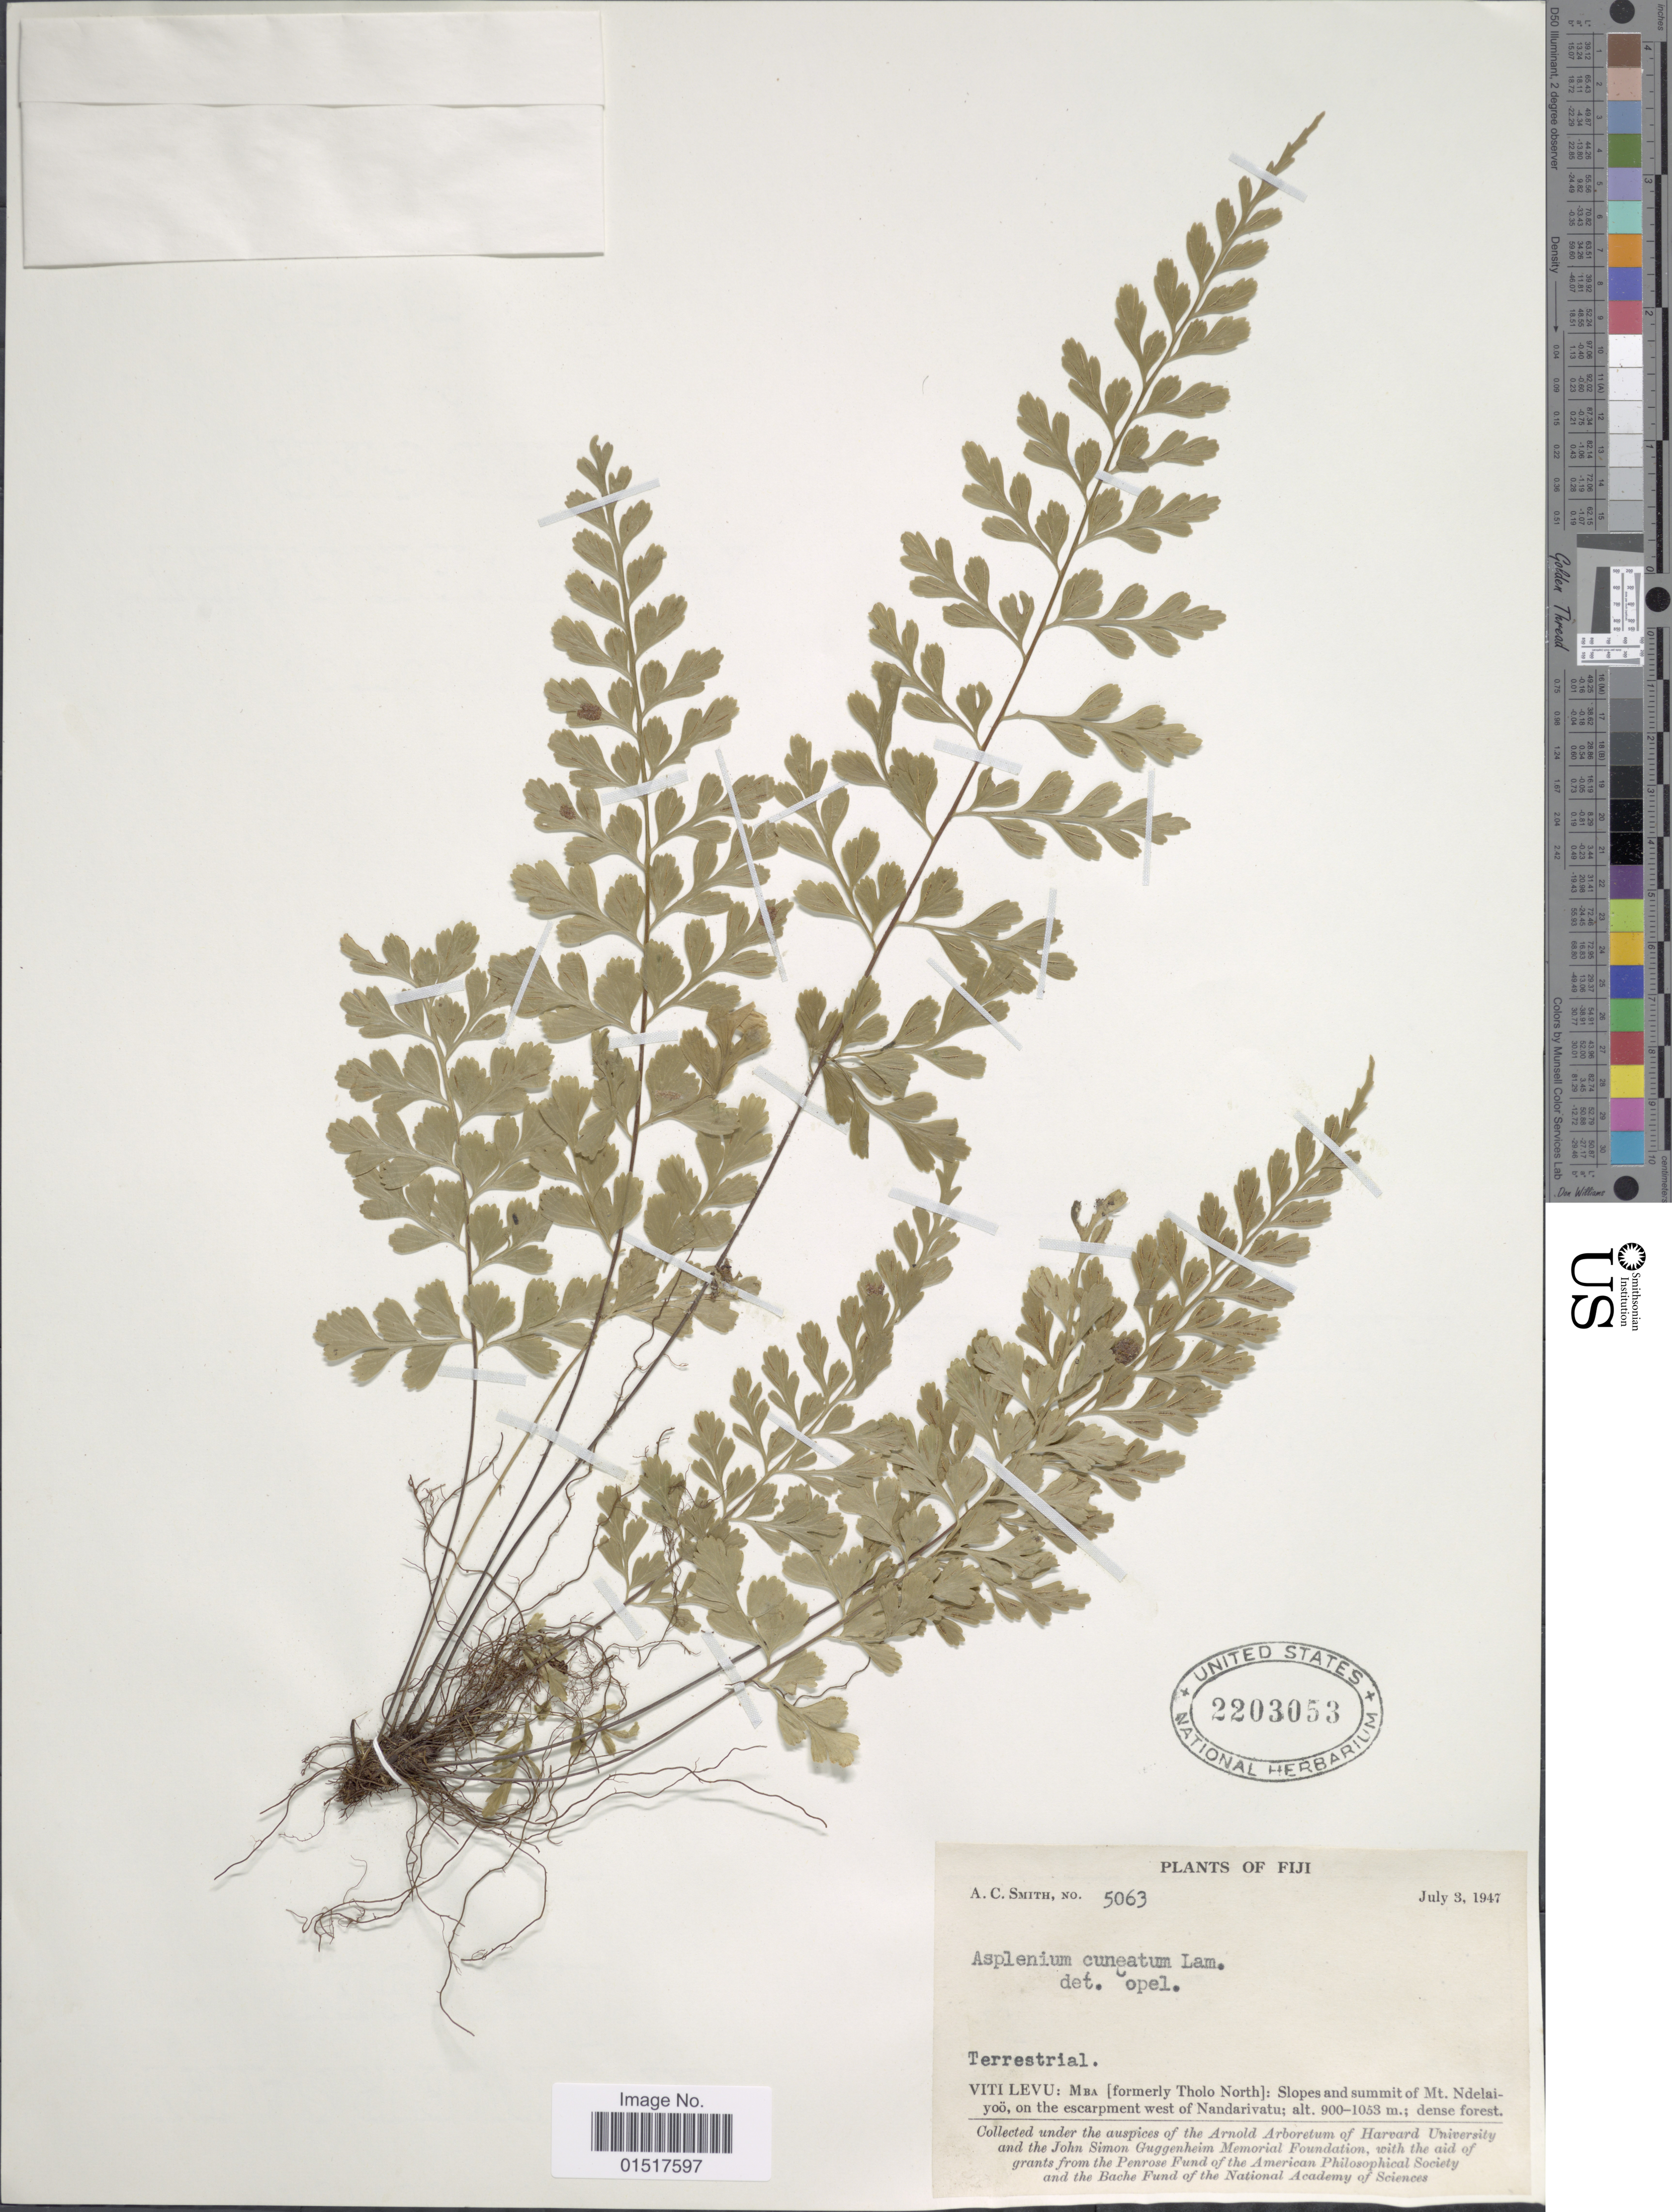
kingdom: Plantae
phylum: Tracheophyta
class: Polypodiopsida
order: Polypodiales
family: Aspleniaceae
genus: Asplenium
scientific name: Asplenium cuneatum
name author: Lam.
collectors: A. C. Smith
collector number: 5063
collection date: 1947-07-03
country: Fiji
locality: Viti Levu: Mba ' [formerly Tholo North]: Slopes and summit of Mt. Ndelaiyoö, on the escarpment west of Nandarivatu.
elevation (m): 900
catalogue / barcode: US 2203053